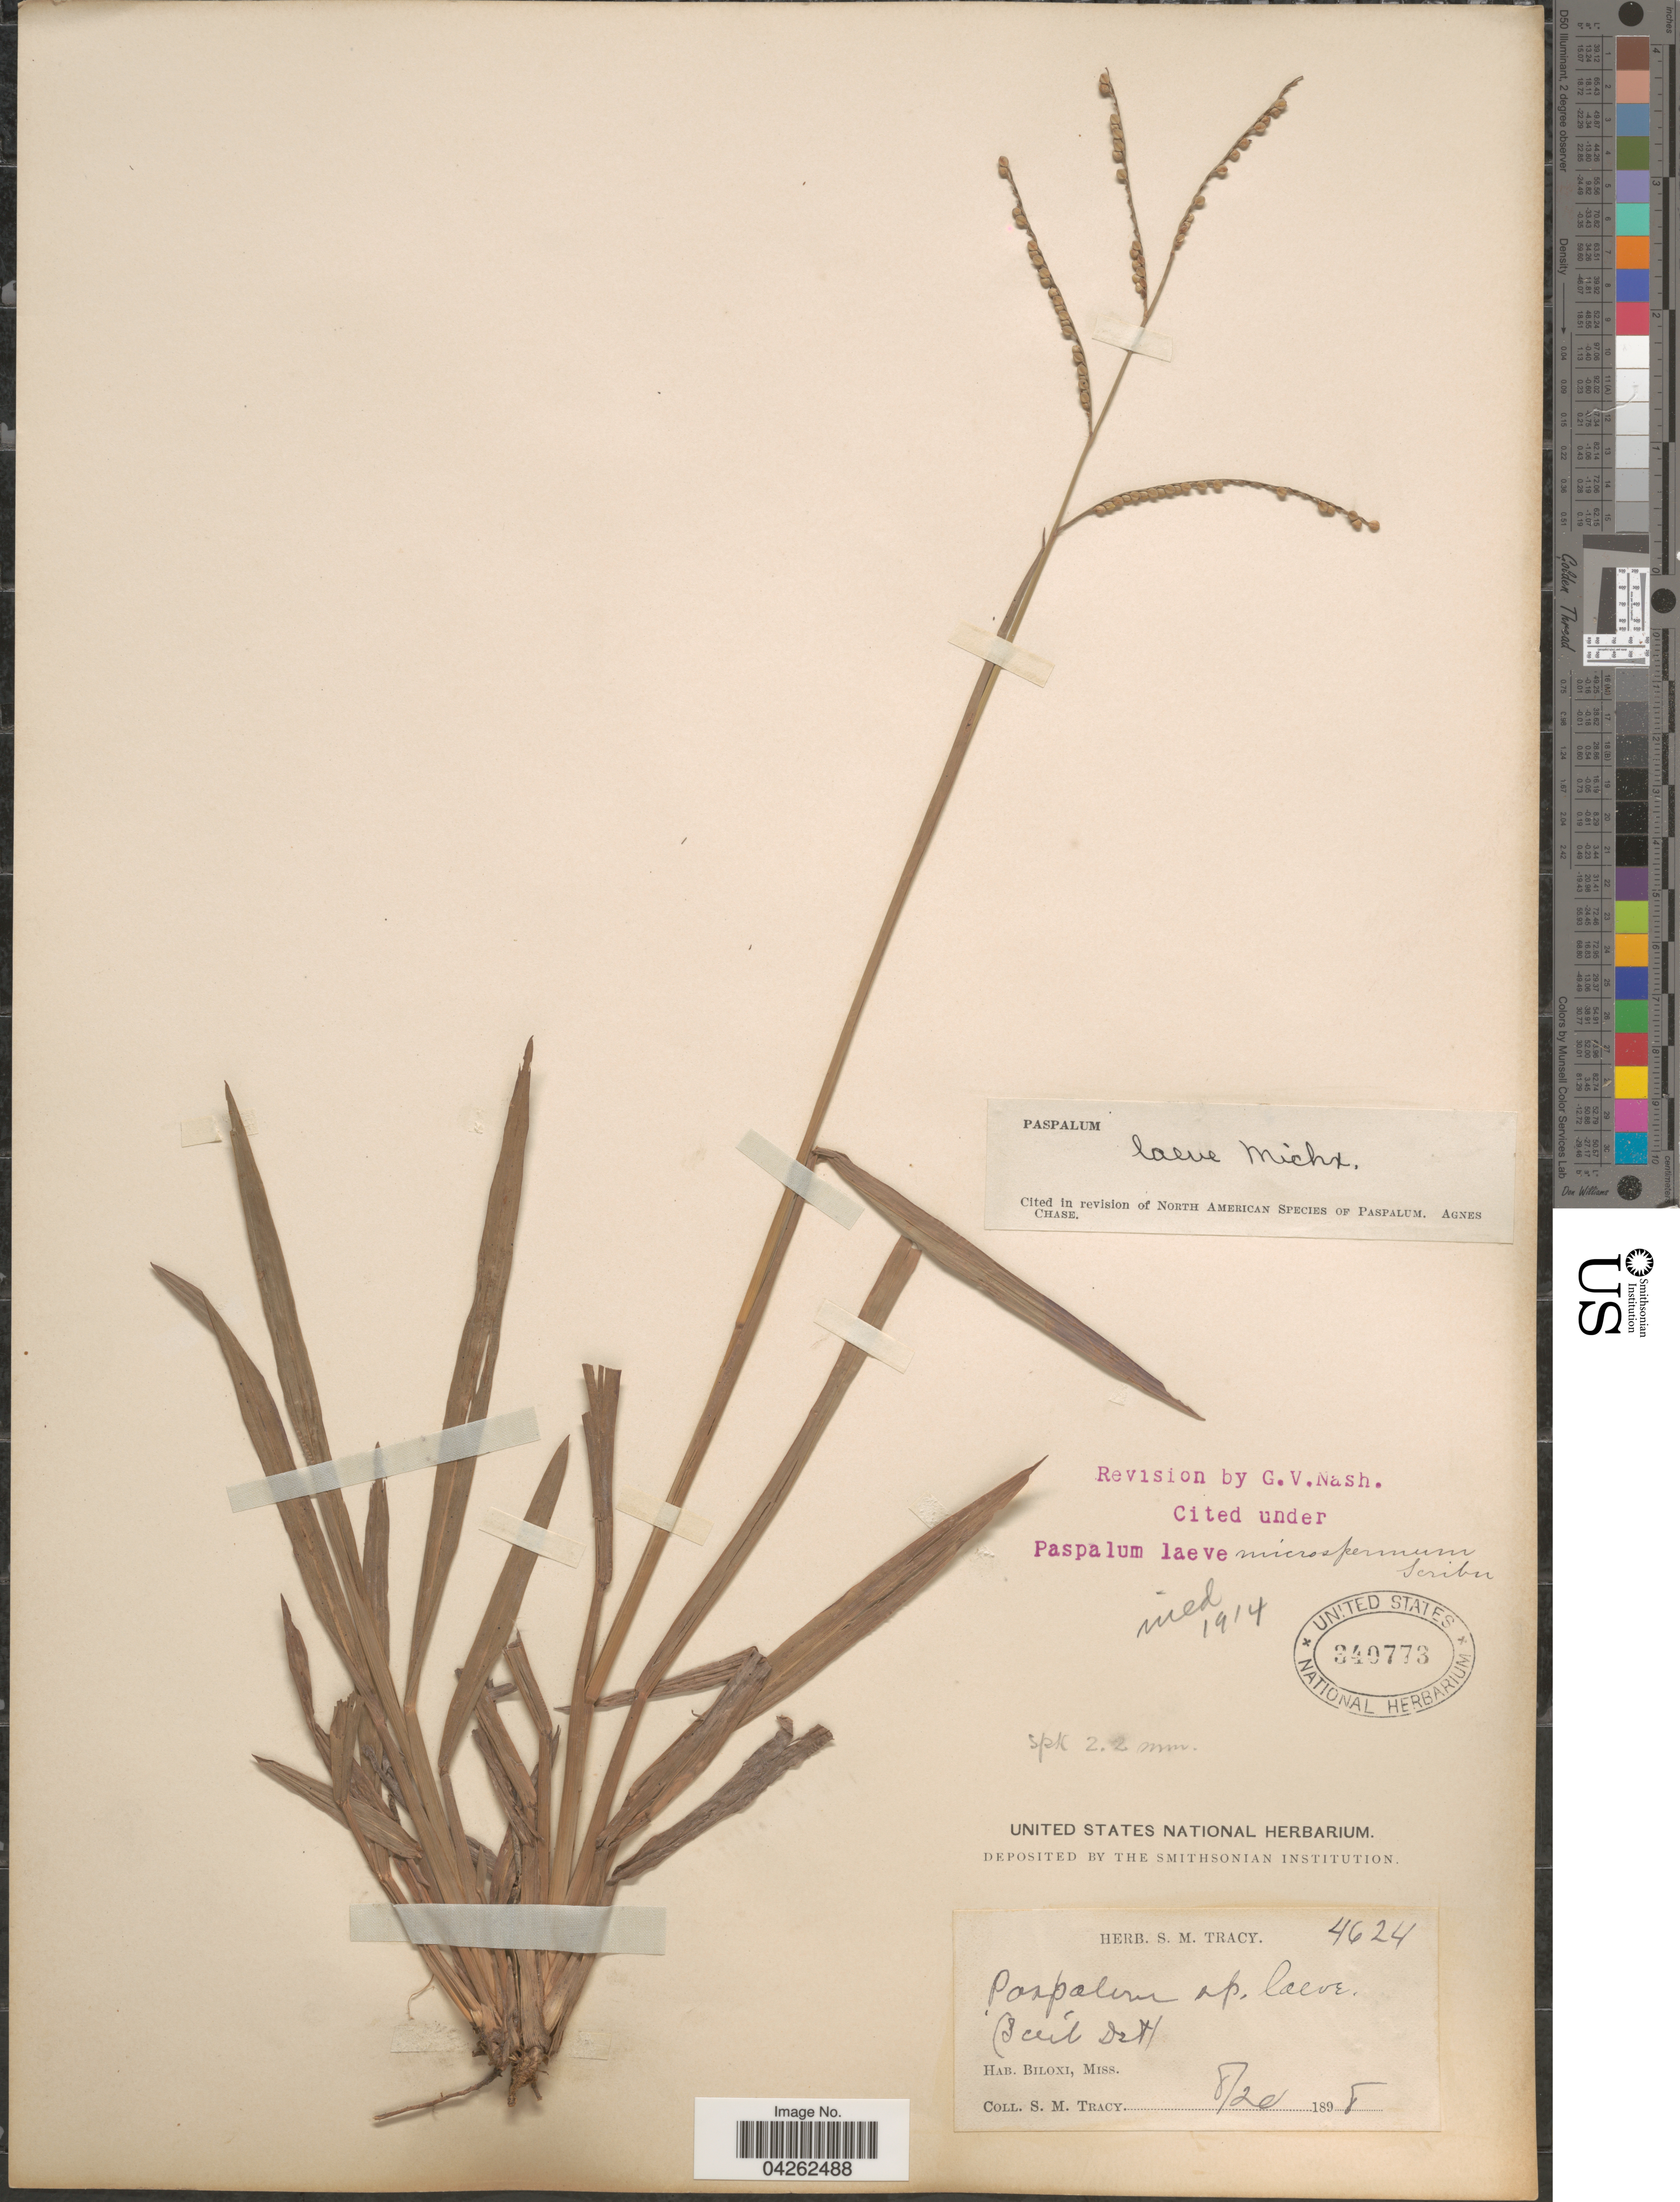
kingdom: Plantae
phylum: Tracheophyta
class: Liliopsida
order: Poales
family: Poaceae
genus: Paspalum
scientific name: Paspalum laeve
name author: Michx.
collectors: S. M. Tracy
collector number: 4624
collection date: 1898-08-20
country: United States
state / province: Mississippi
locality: Biloxi.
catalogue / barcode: US 340773